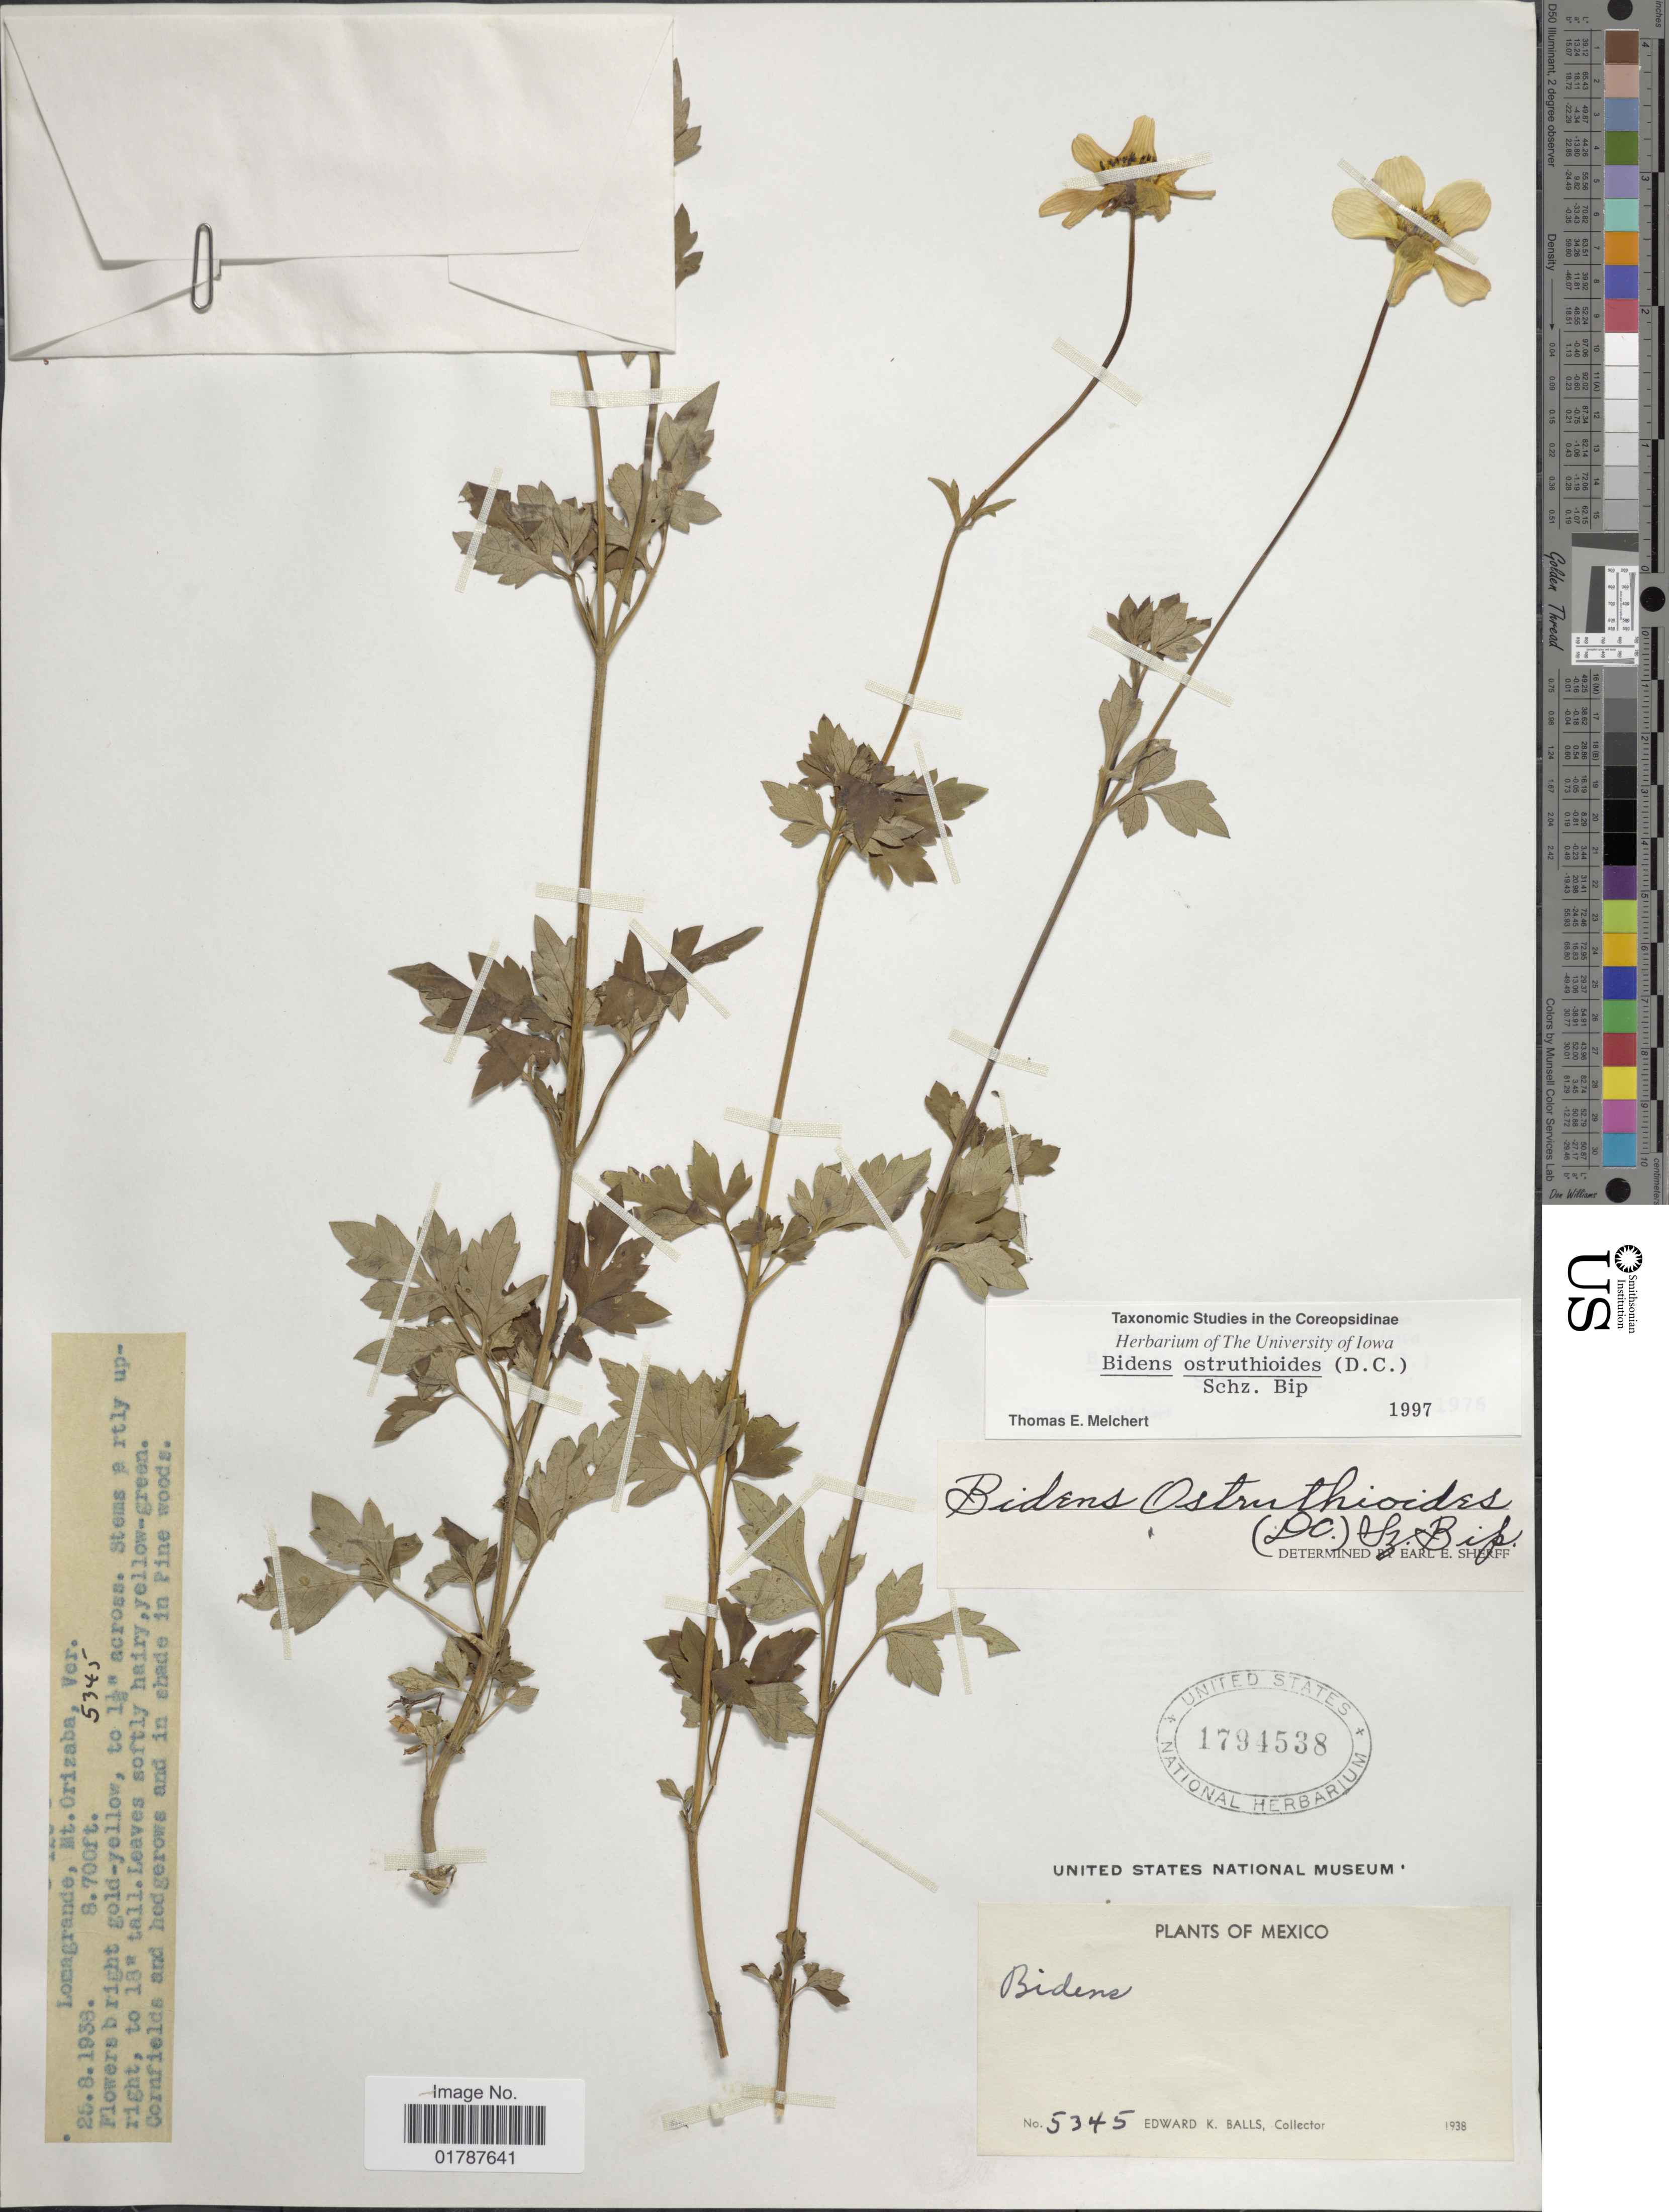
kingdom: Plantae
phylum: Tracheophyta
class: Magnoliopsida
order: Asterales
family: Asteraceae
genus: Bidens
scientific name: Bidens ostruthioides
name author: (DC.) Sch. Bip.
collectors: E. K. Balls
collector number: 5345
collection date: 1938-08-25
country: Mexico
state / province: Veracruz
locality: Lomagrande, Mt. Orizaba, Ver.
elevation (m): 2652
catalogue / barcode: US 1794538